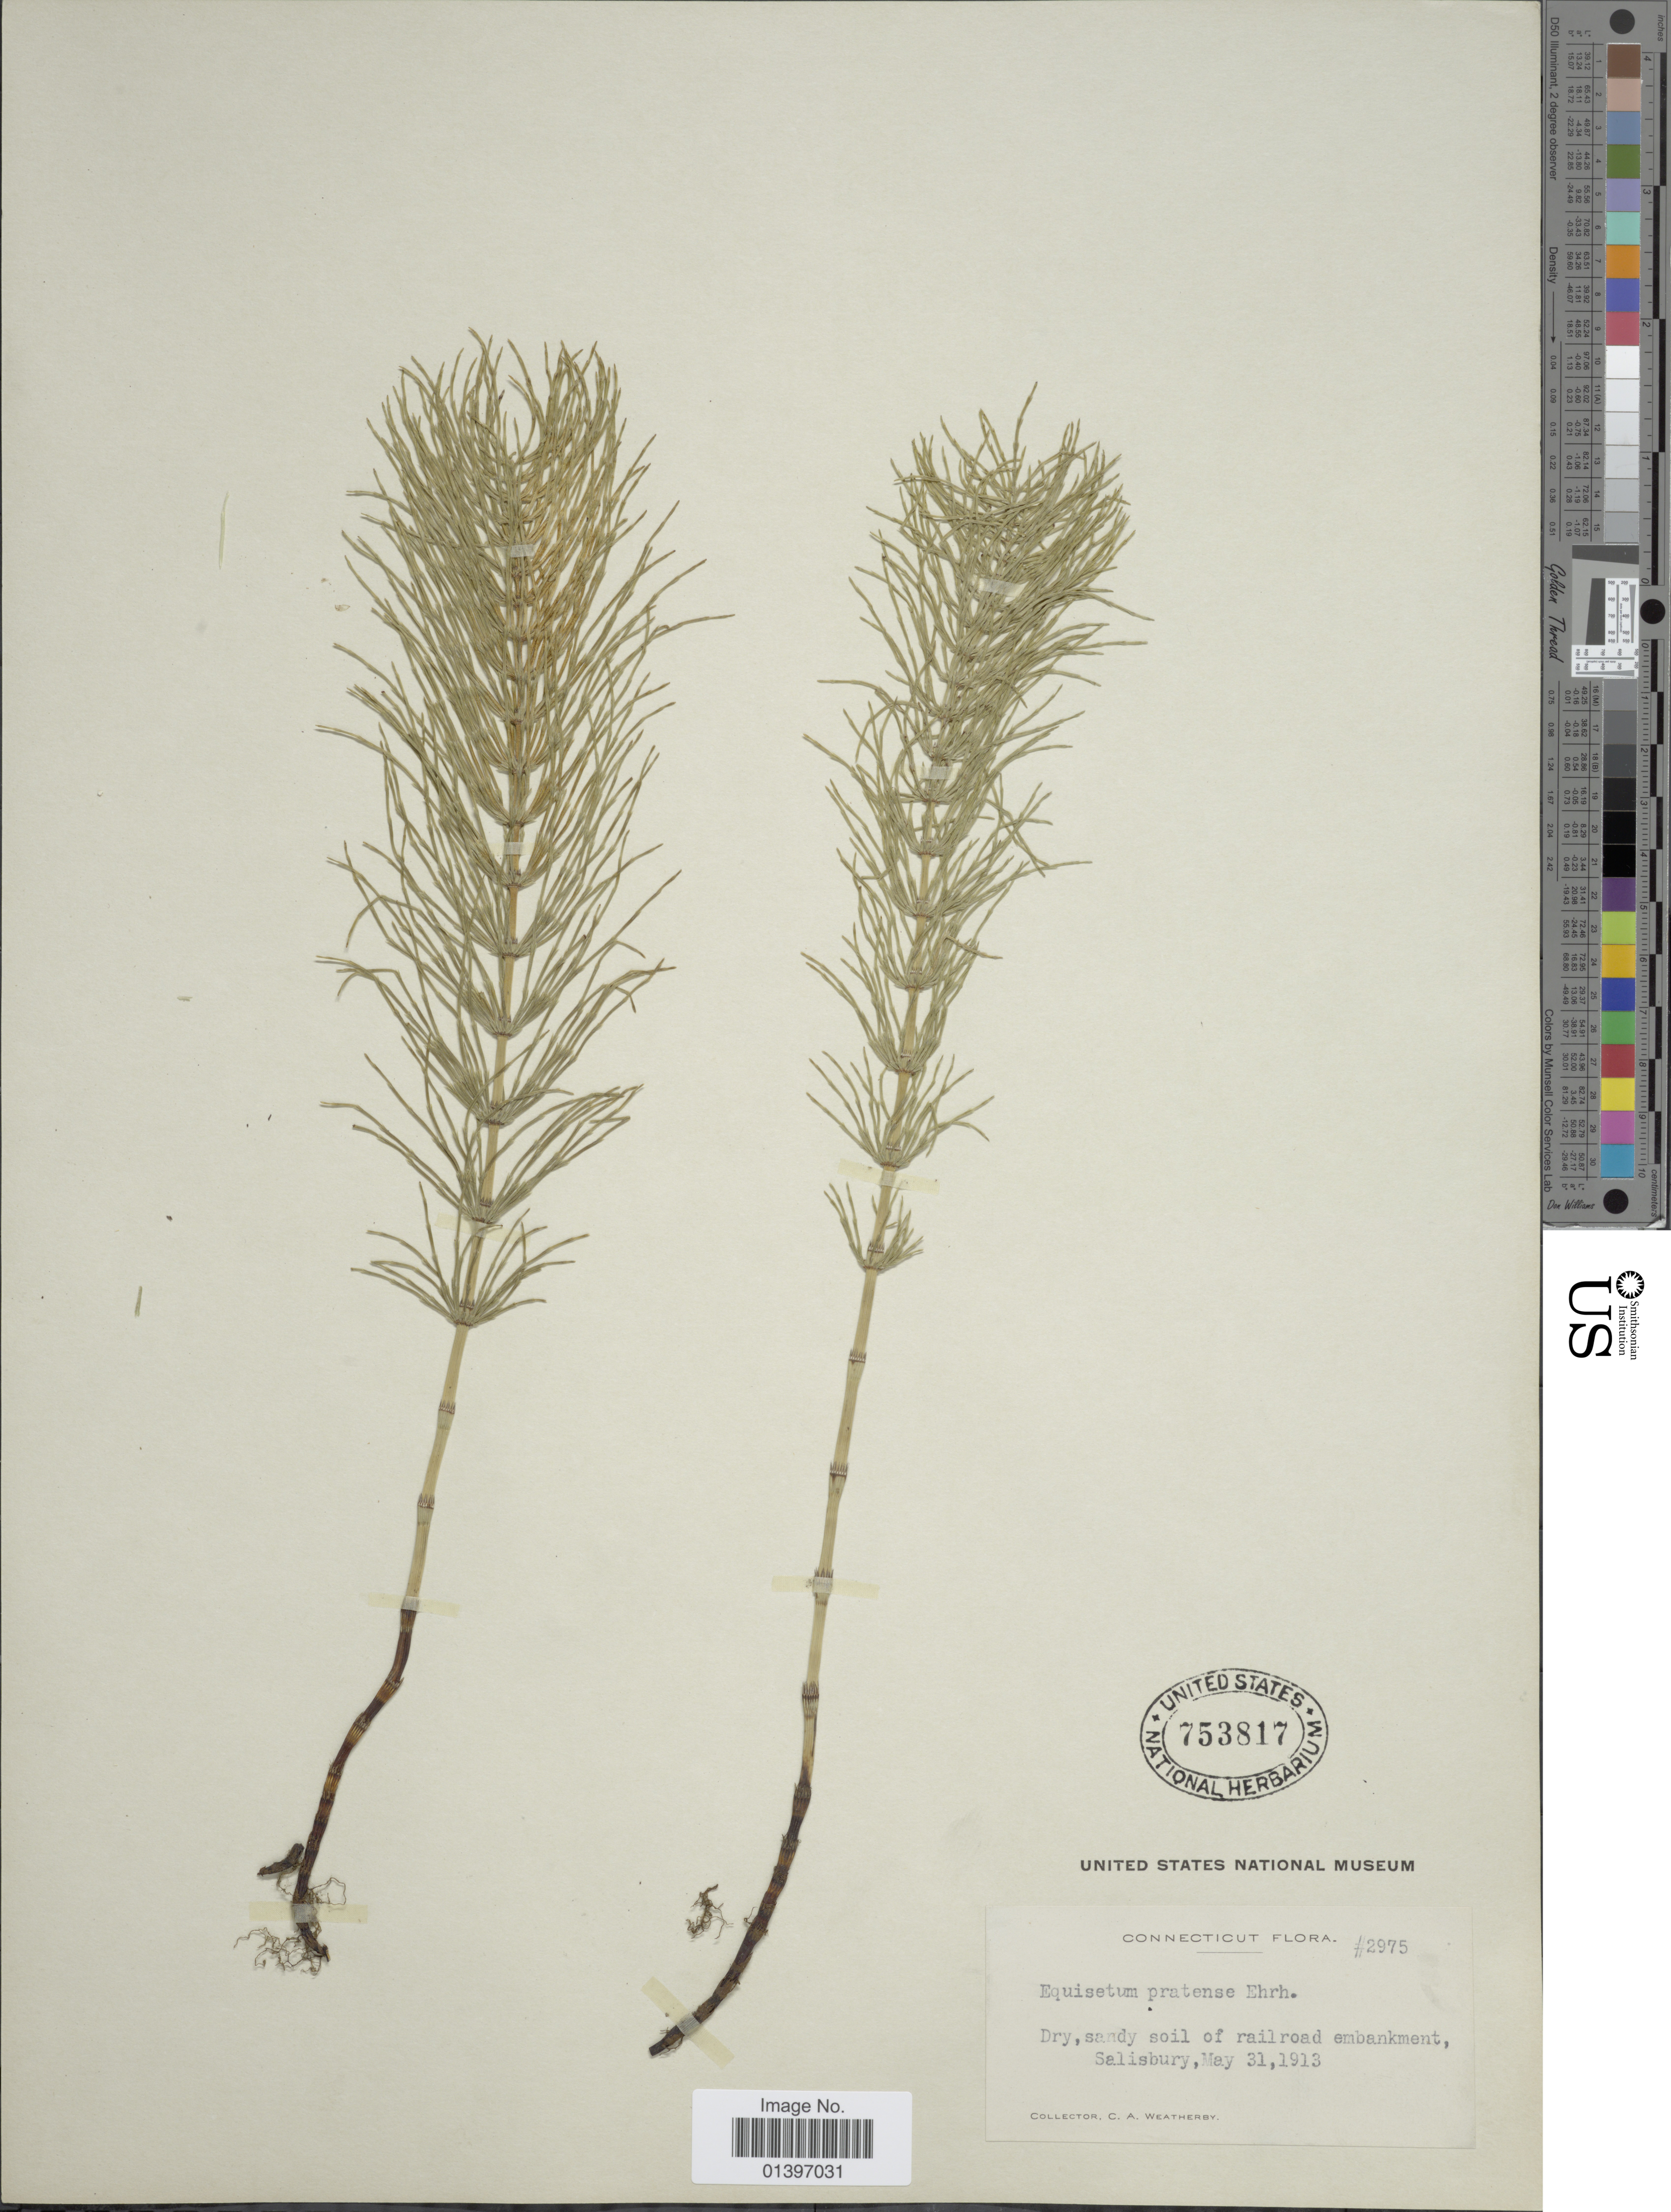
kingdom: Plantae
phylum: Tracheophyta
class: Polypodiopsida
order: Equisetales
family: Equisetaceae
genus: Equisetum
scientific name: Equisetum pratense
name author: Ehrh.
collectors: C. A. Weatherby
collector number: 2975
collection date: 1913-05-31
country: United States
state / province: Connecticut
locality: Dry sand soil of railroad embankment, Salisbury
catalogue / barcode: US 753817